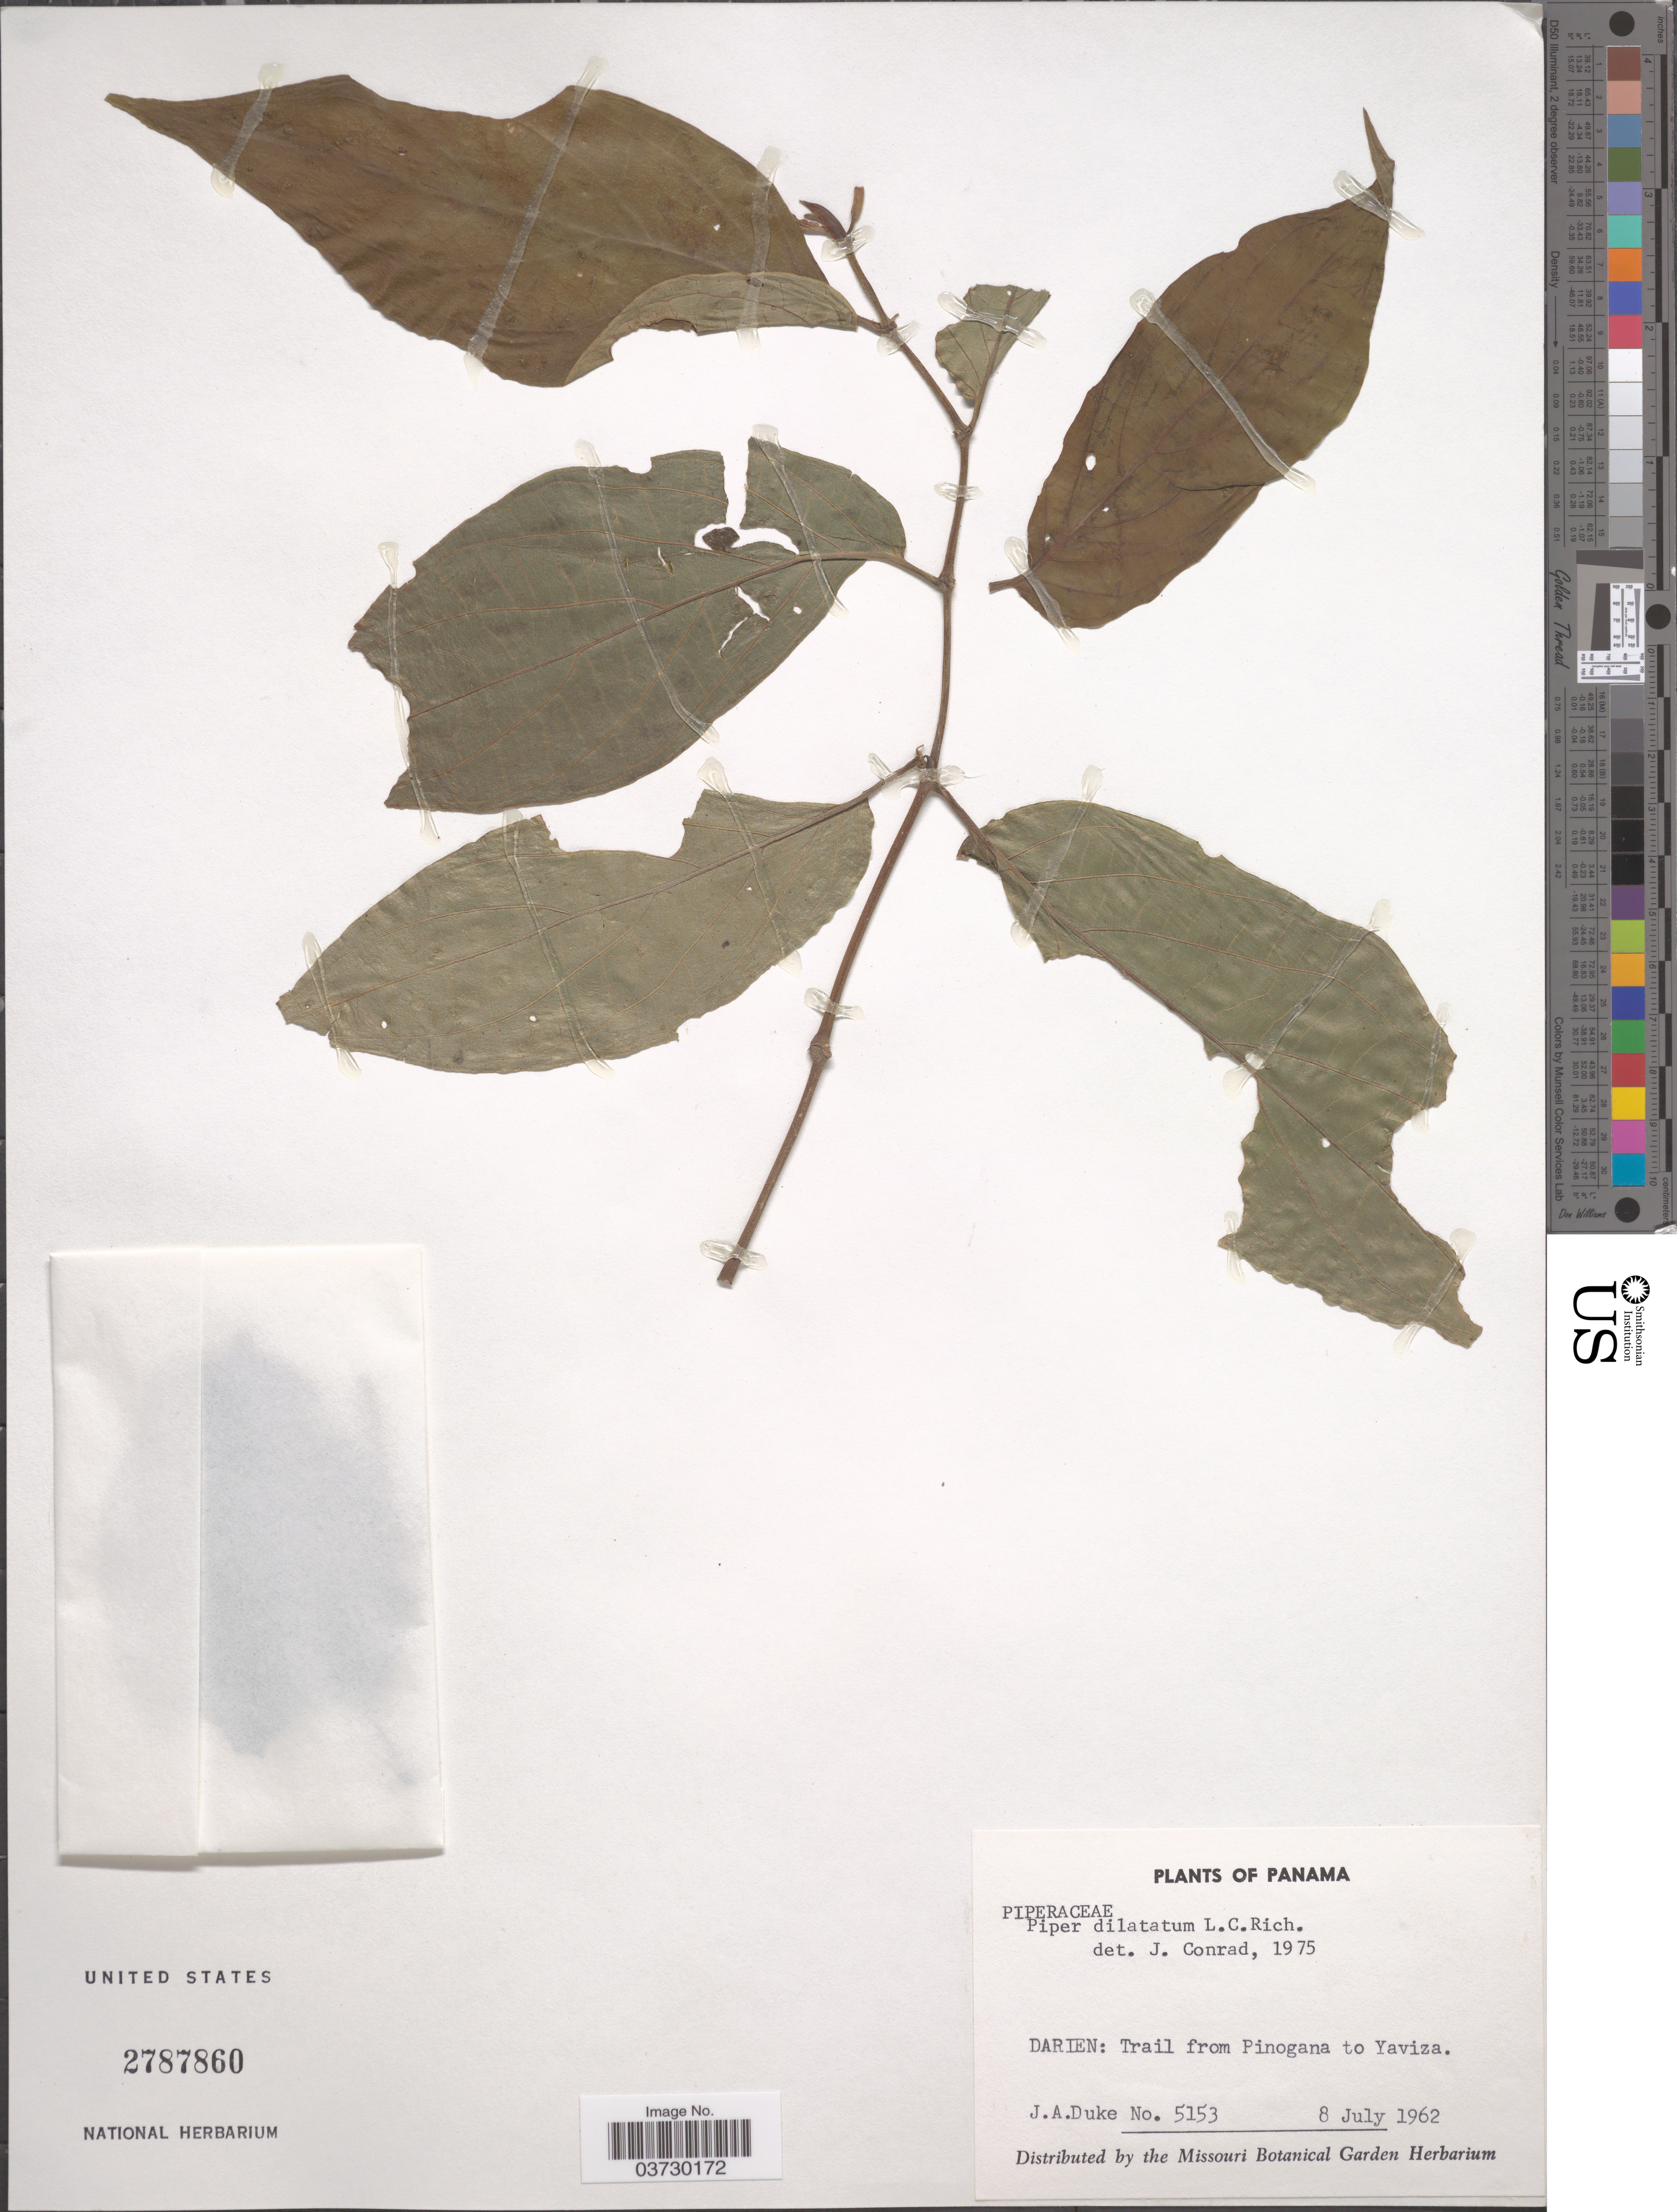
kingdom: Plantae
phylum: Tracheophyta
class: Magnoliopsida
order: Piperales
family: Piperaceae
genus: Piper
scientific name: Piper dilatatum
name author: Rich.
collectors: J. A. Duke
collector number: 5153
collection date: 1962-07-08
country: Panama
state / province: Darien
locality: Trail from Pinogana to Yaviza.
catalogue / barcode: US 2787860